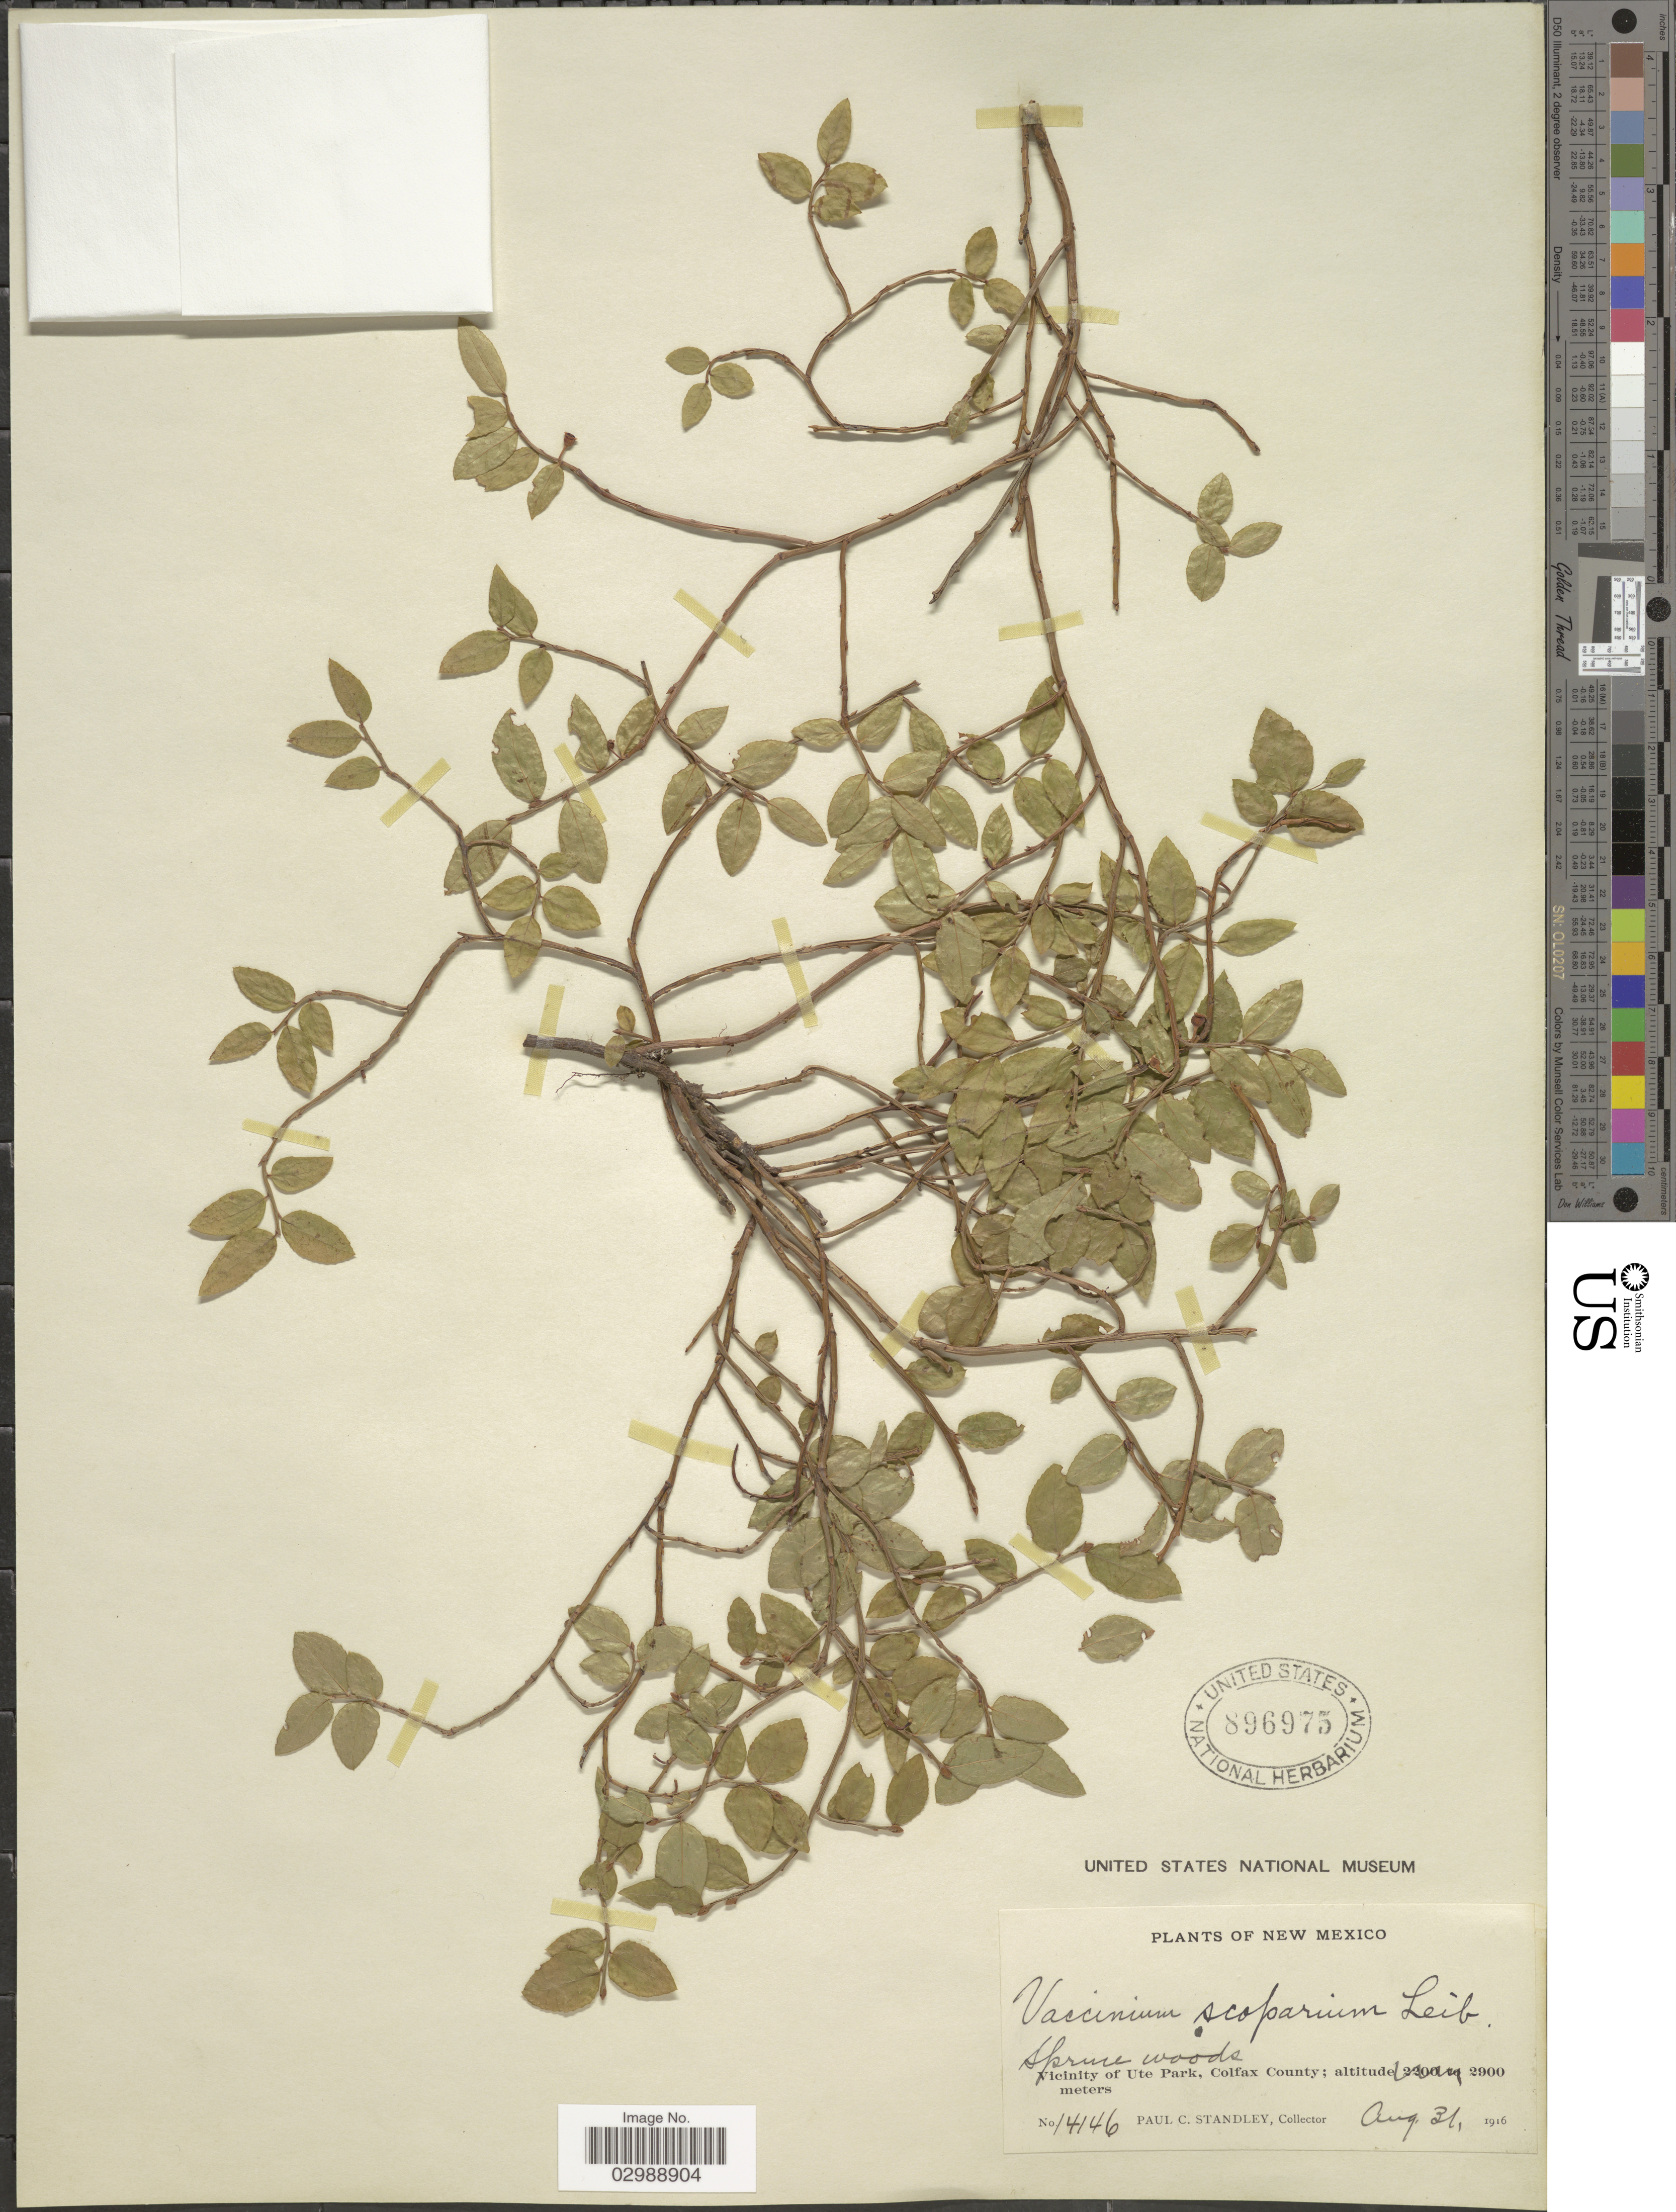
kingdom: Plantae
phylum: Tracheophyta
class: Magnoliopsida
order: Ericales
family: Ericaceae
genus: Vaccinium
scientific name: Vaccinium oreophilum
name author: Rydb.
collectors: P. C. Standley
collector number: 14146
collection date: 1916-08-31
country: United States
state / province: New Mexico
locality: Vicinity of Uke Park, Colfax County.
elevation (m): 2900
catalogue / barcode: US 896975